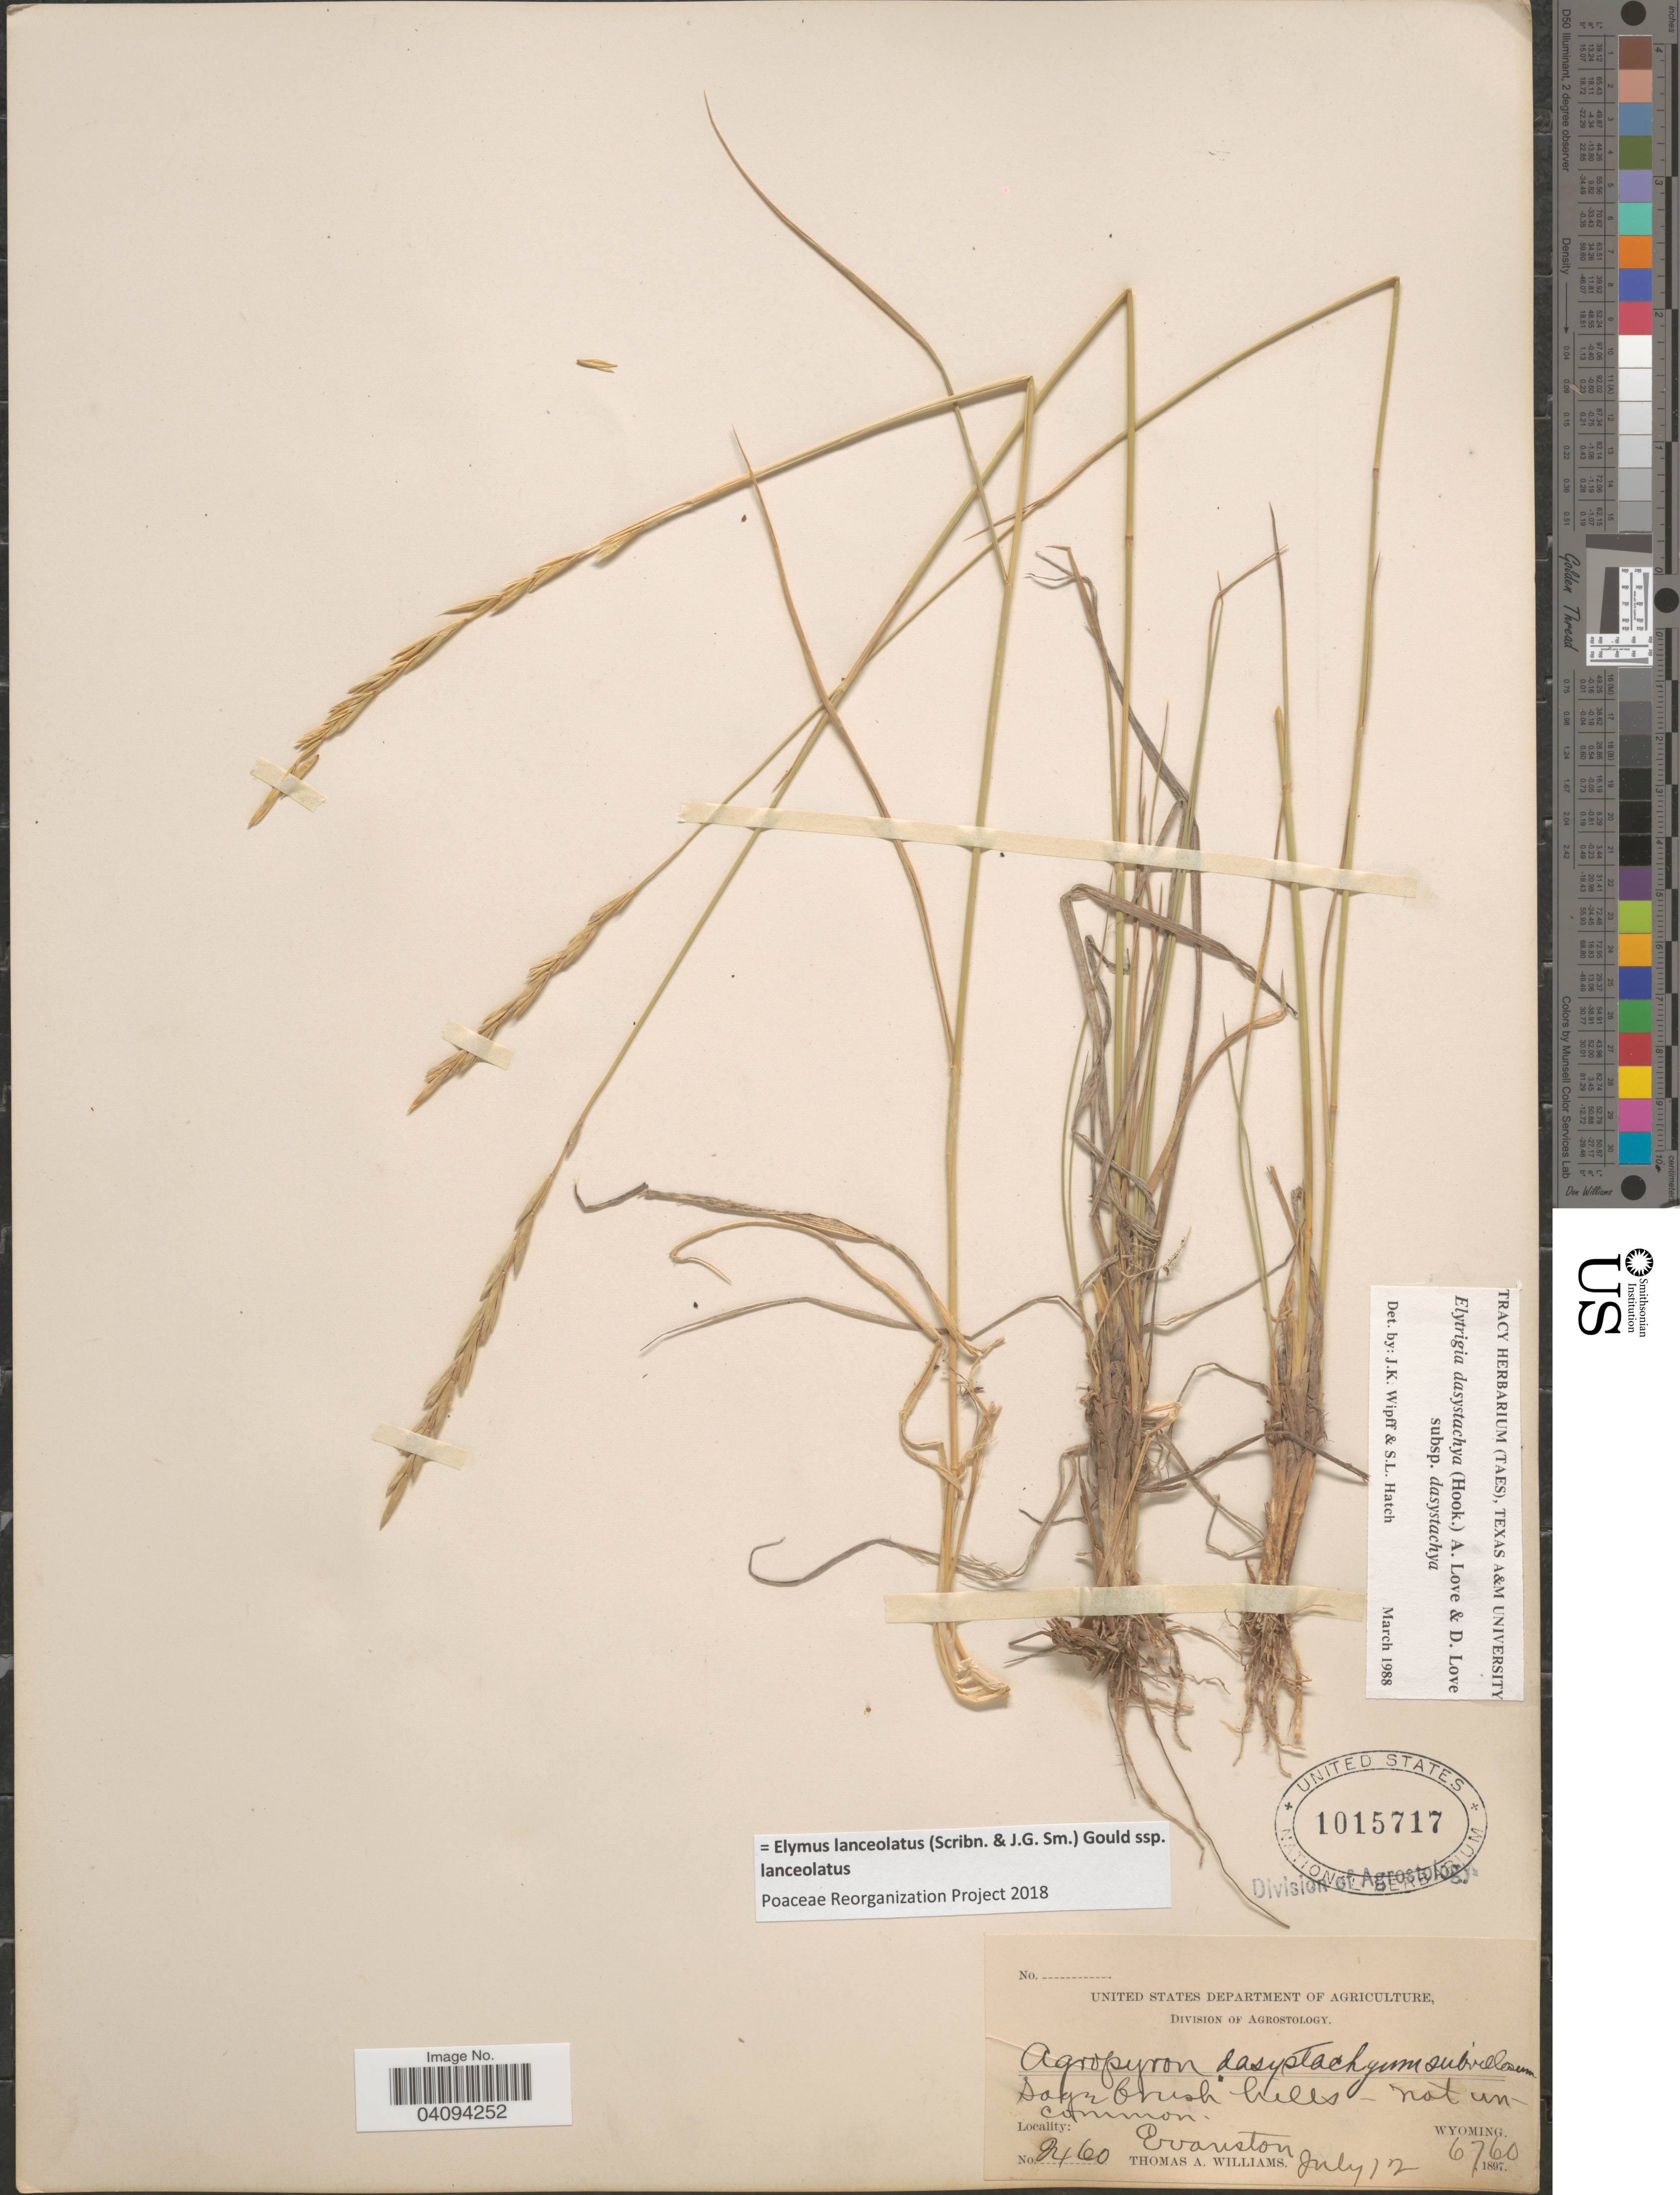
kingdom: Plantae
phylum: Tracheophyta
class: Liliopsida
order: Poales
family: Poaceae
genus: Elymus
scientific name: Elymus lanceolatus subsp. lanceolatus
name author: (Scribn. & J.G. Sm.) Gould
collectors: T. A. Williams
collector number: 2460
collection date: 1897-07-12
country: United States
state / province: Wyoming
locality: Sage brush hills. Evanston.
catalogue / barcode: US 1015717